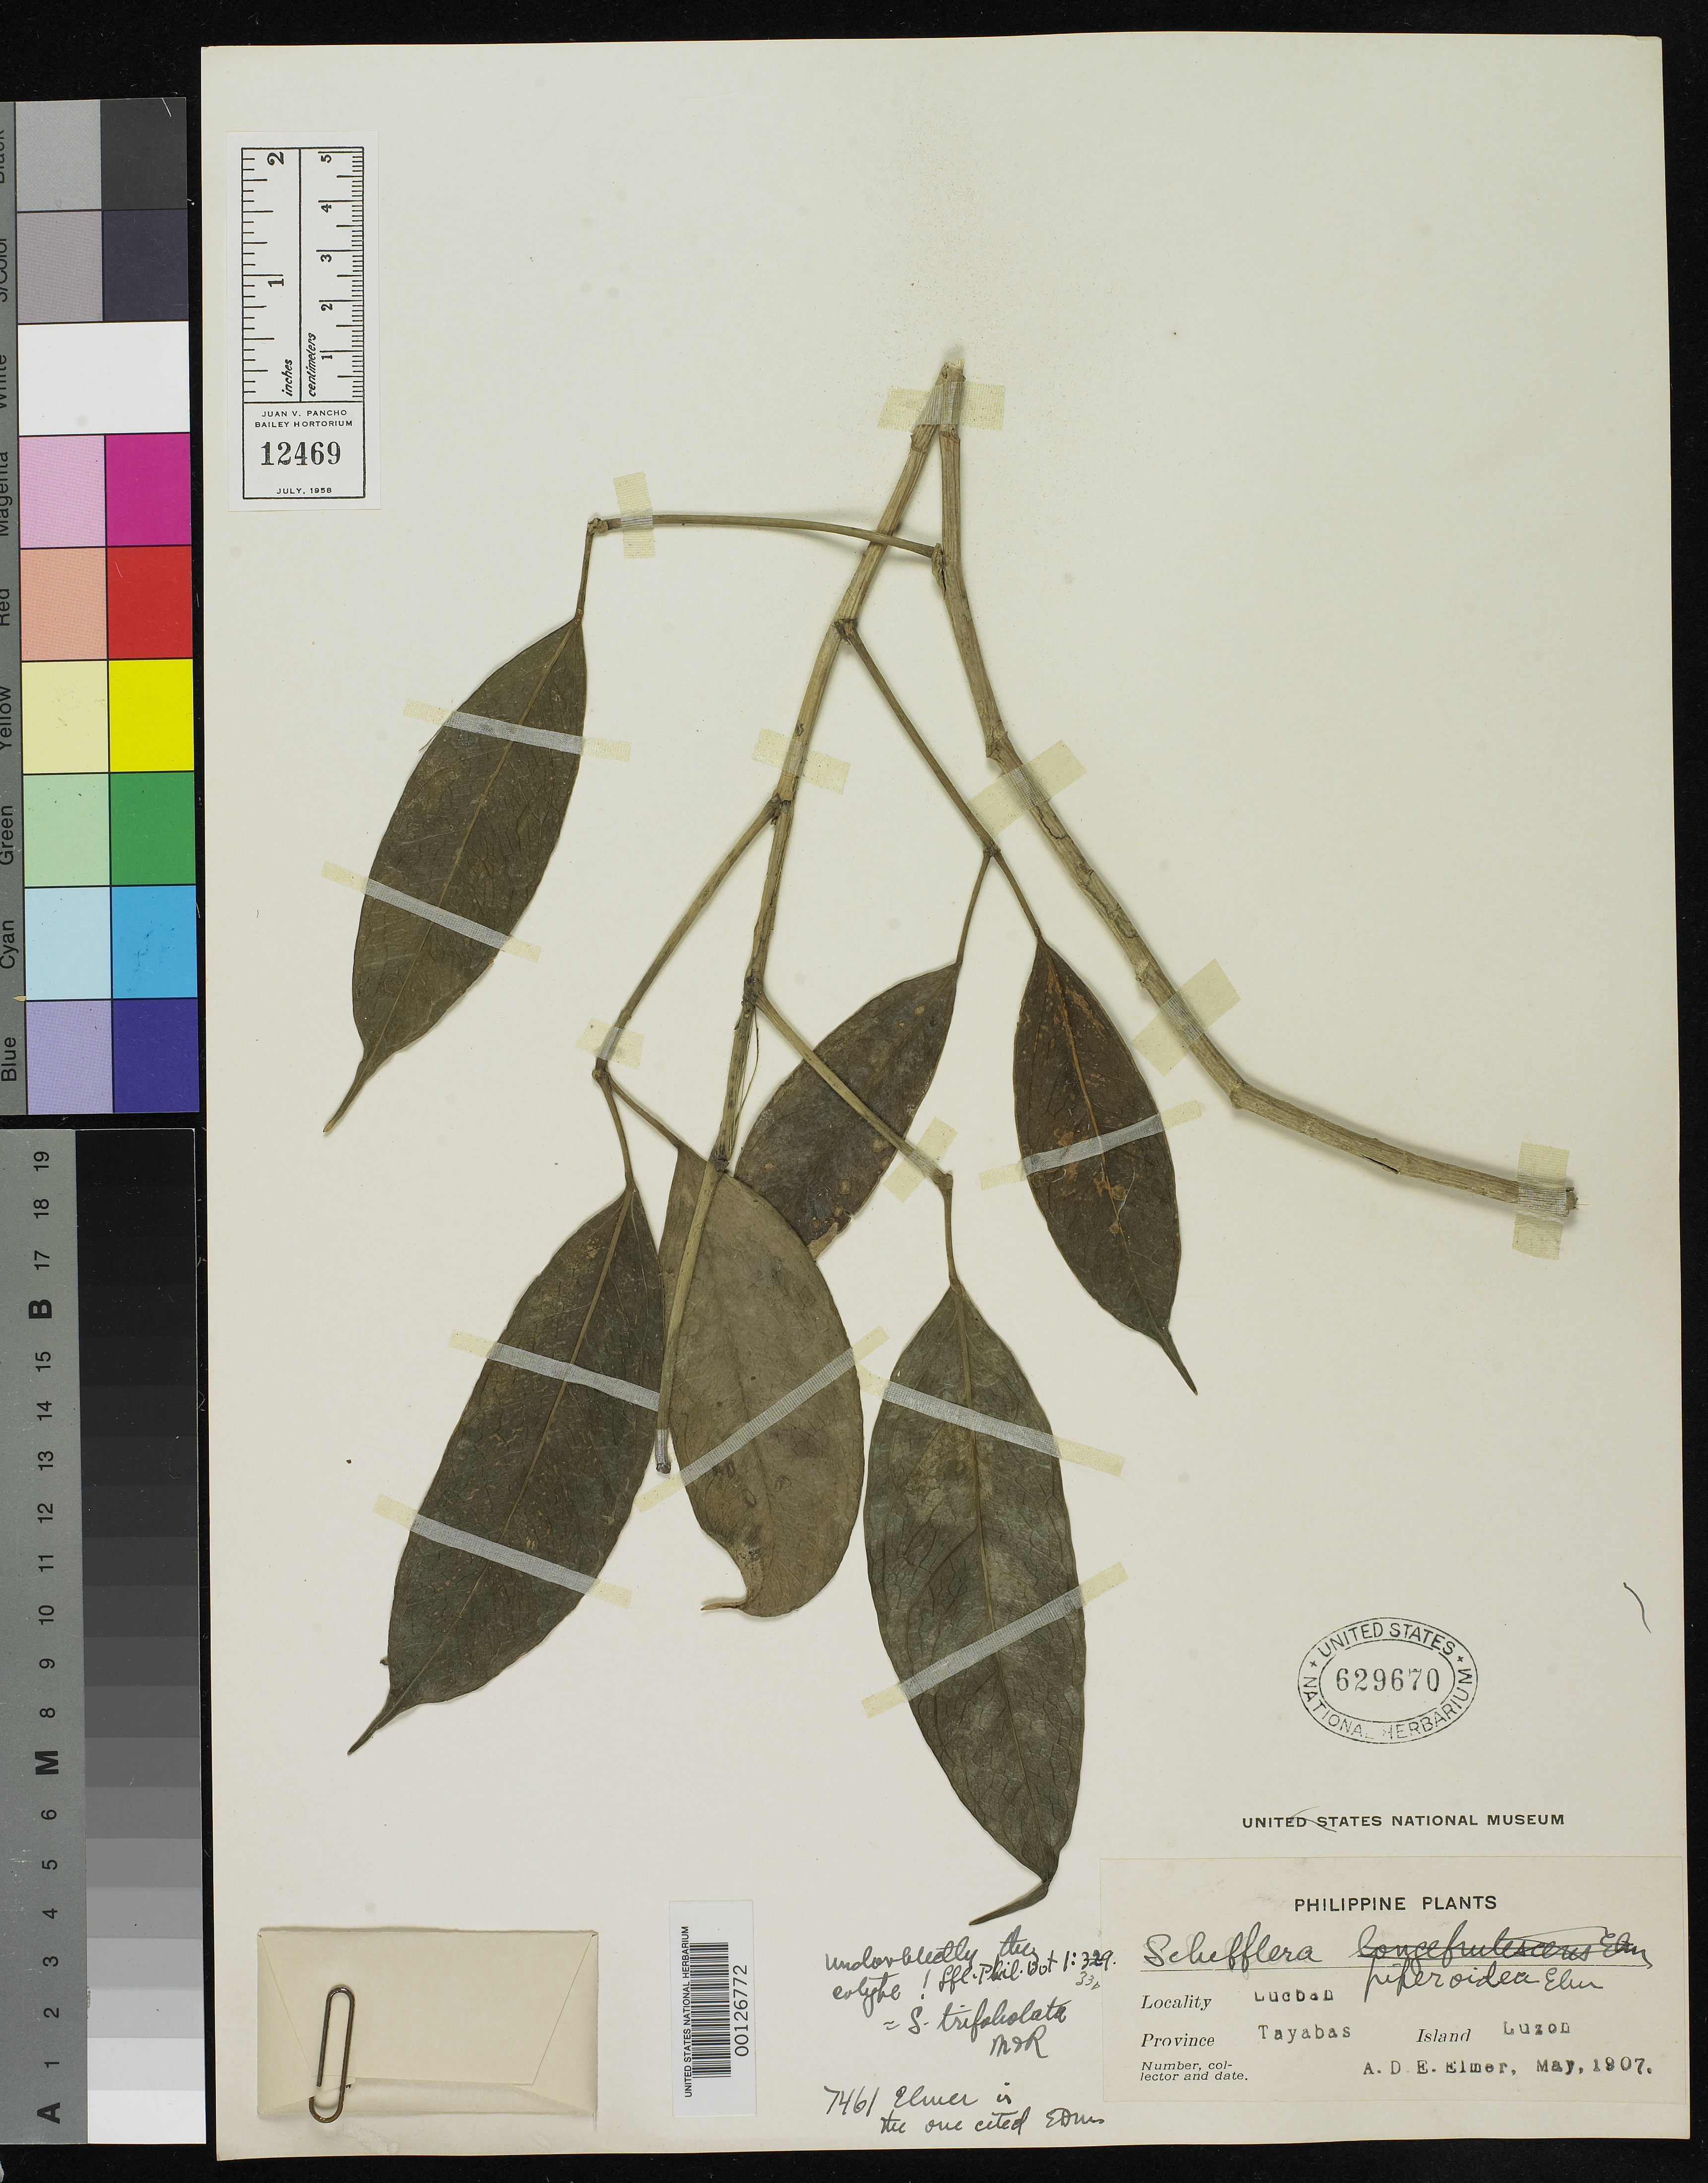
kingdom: Plantae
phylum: Tracheophyta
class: Magnoliopsida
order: Apiales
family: Araliaceae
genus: Schefflera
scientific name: Schefflera piperoidea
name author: Elmer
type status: Isotype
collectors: A. D. E. Elmer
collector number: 7461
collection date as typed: May 1907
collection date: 1907-05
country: Philippines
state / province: Calabarzon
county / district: Quezon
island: Luzon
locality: Lucban, Province of Tayabas, Luzon.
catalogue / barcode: US 629670